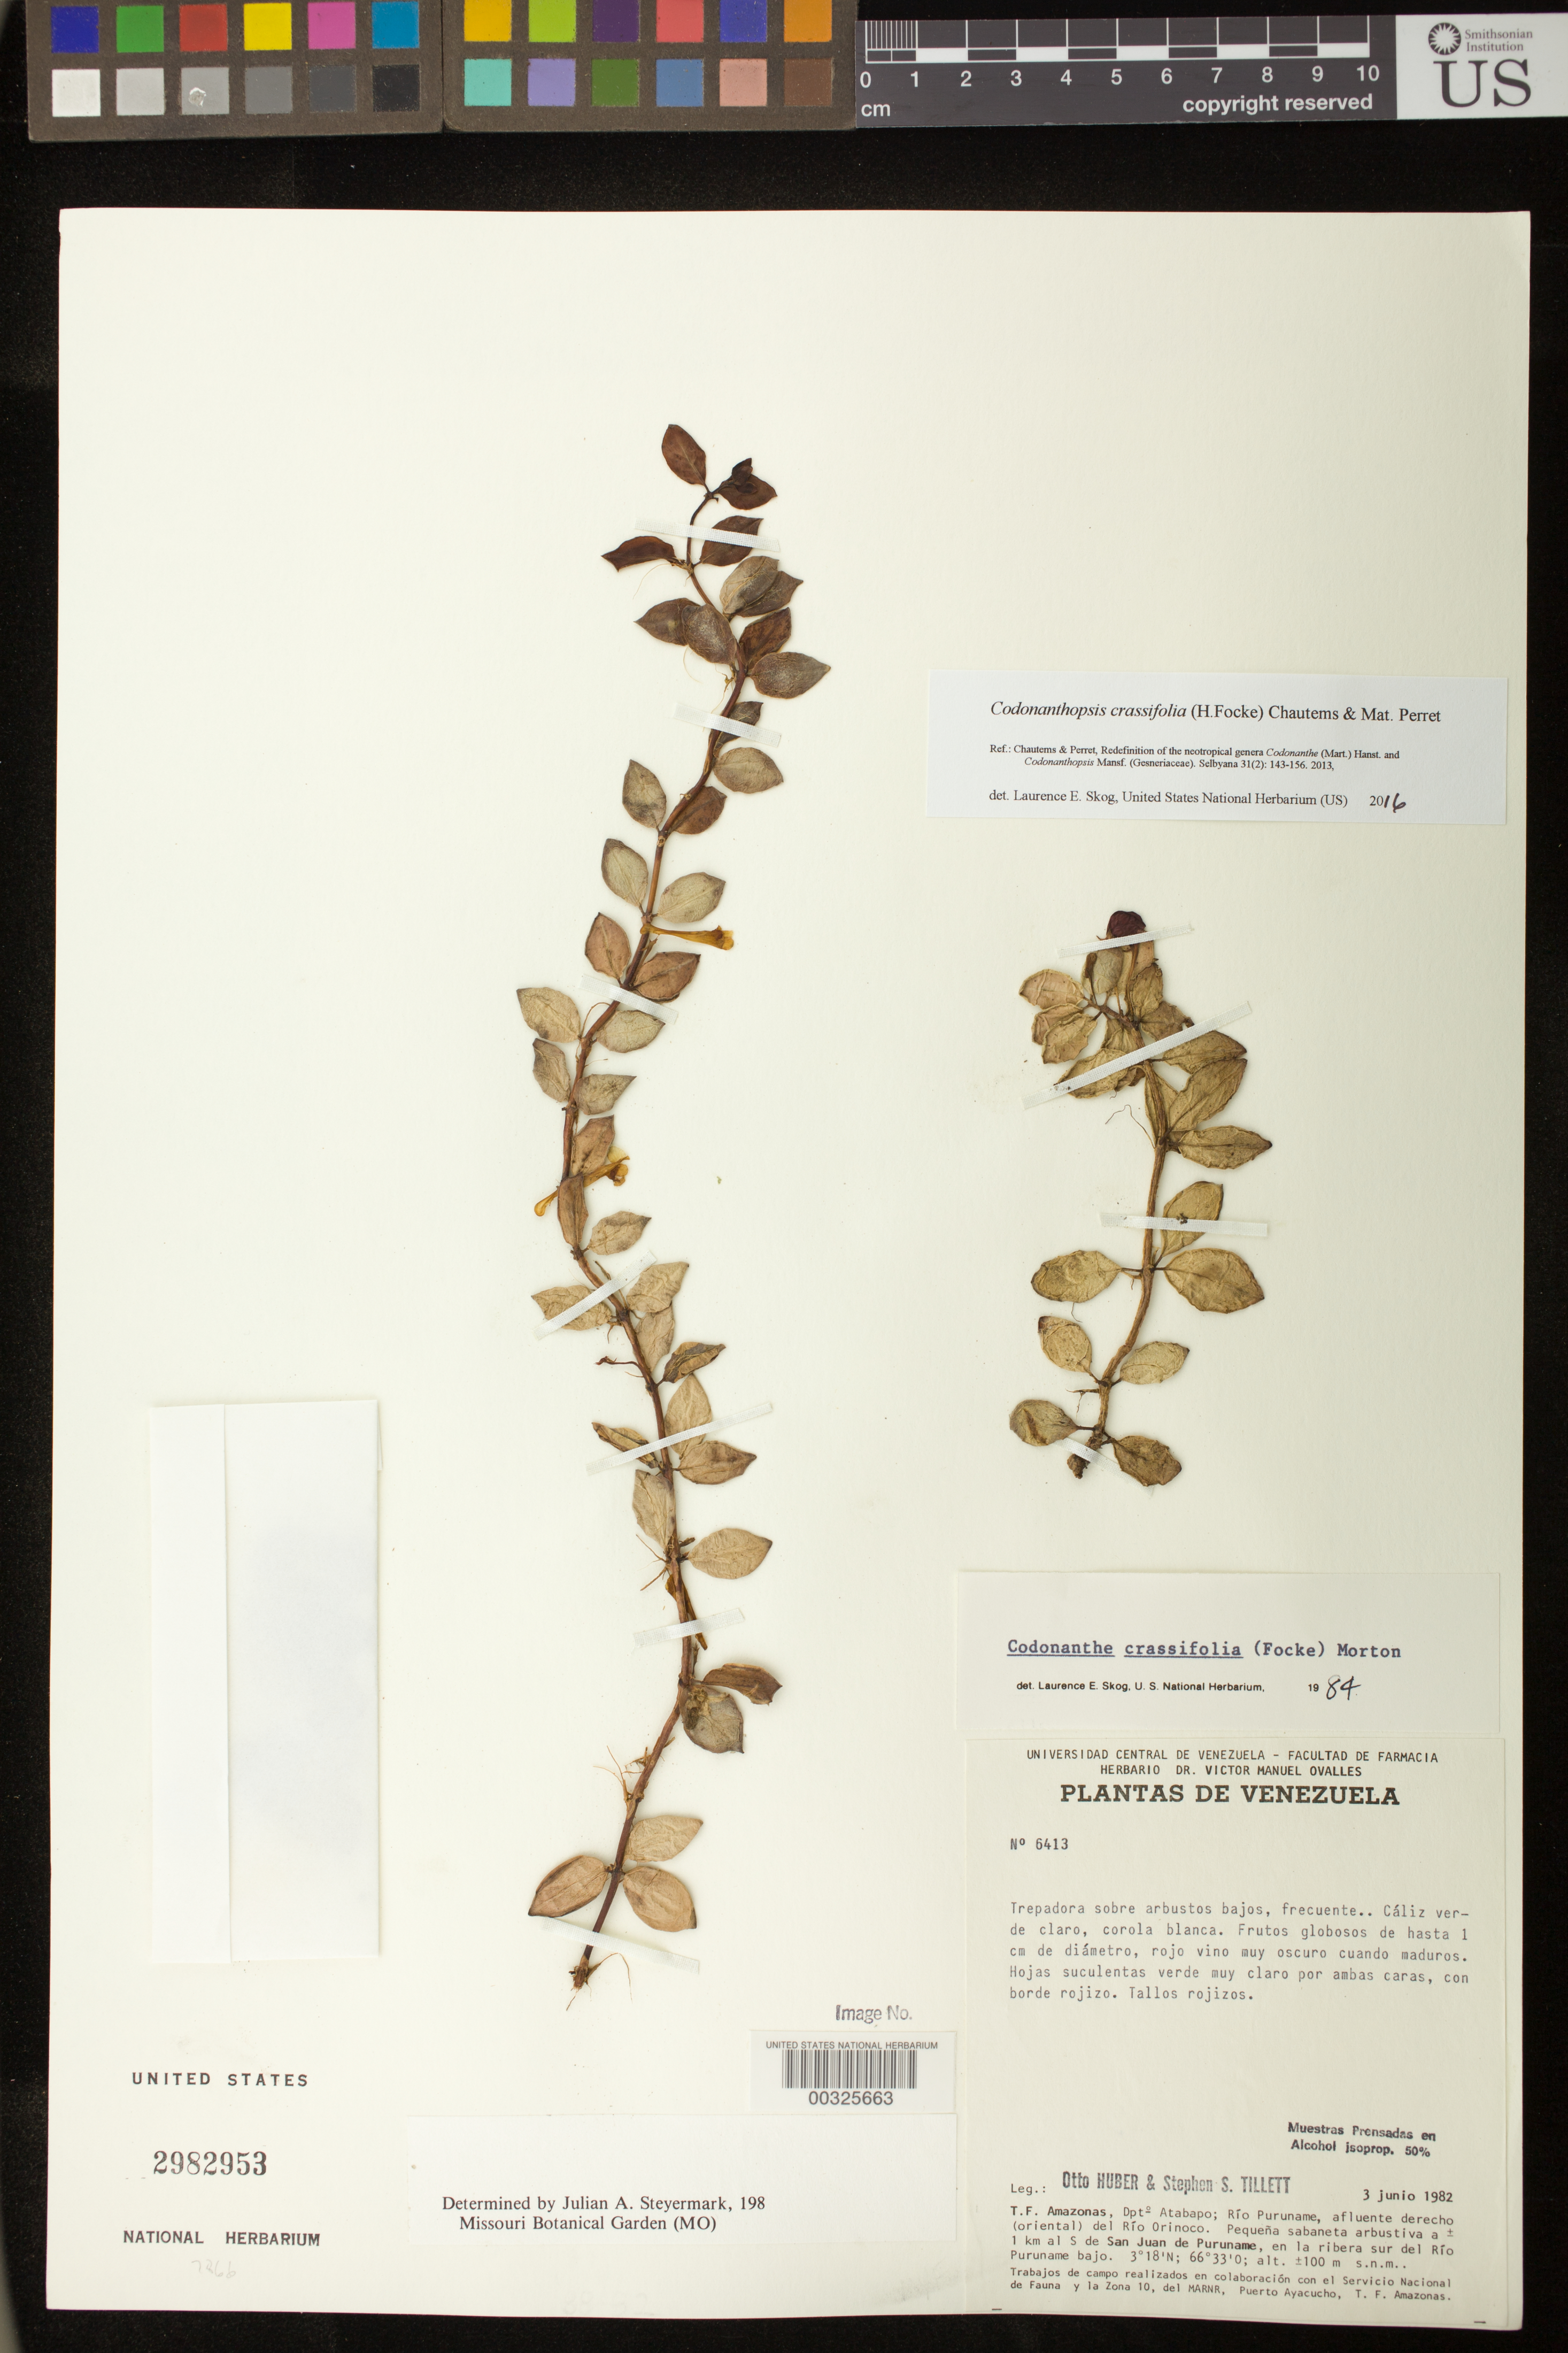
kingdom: Plantae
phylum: Tracheophyta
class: Magnoliopsida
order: Lamiales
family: Gesneriaceae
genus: Codonanthopsis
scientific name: Codonanthopsis crassifolia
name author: (H. Focke) Chautems & Mat.Perret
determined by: Skog, Laurence E.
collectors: O. Huber & S. S. Tillett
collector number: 6413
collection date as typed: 03 Jun 1982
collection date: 1982-06-03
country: Venezuela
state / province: Amazonas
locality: Atabapo Dept., Rio Puruname, right tributary of Rio Orinoco, ...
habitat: Trepadora sobre arbustos bajos, frecuente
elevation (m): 100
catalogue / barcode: US 2982953